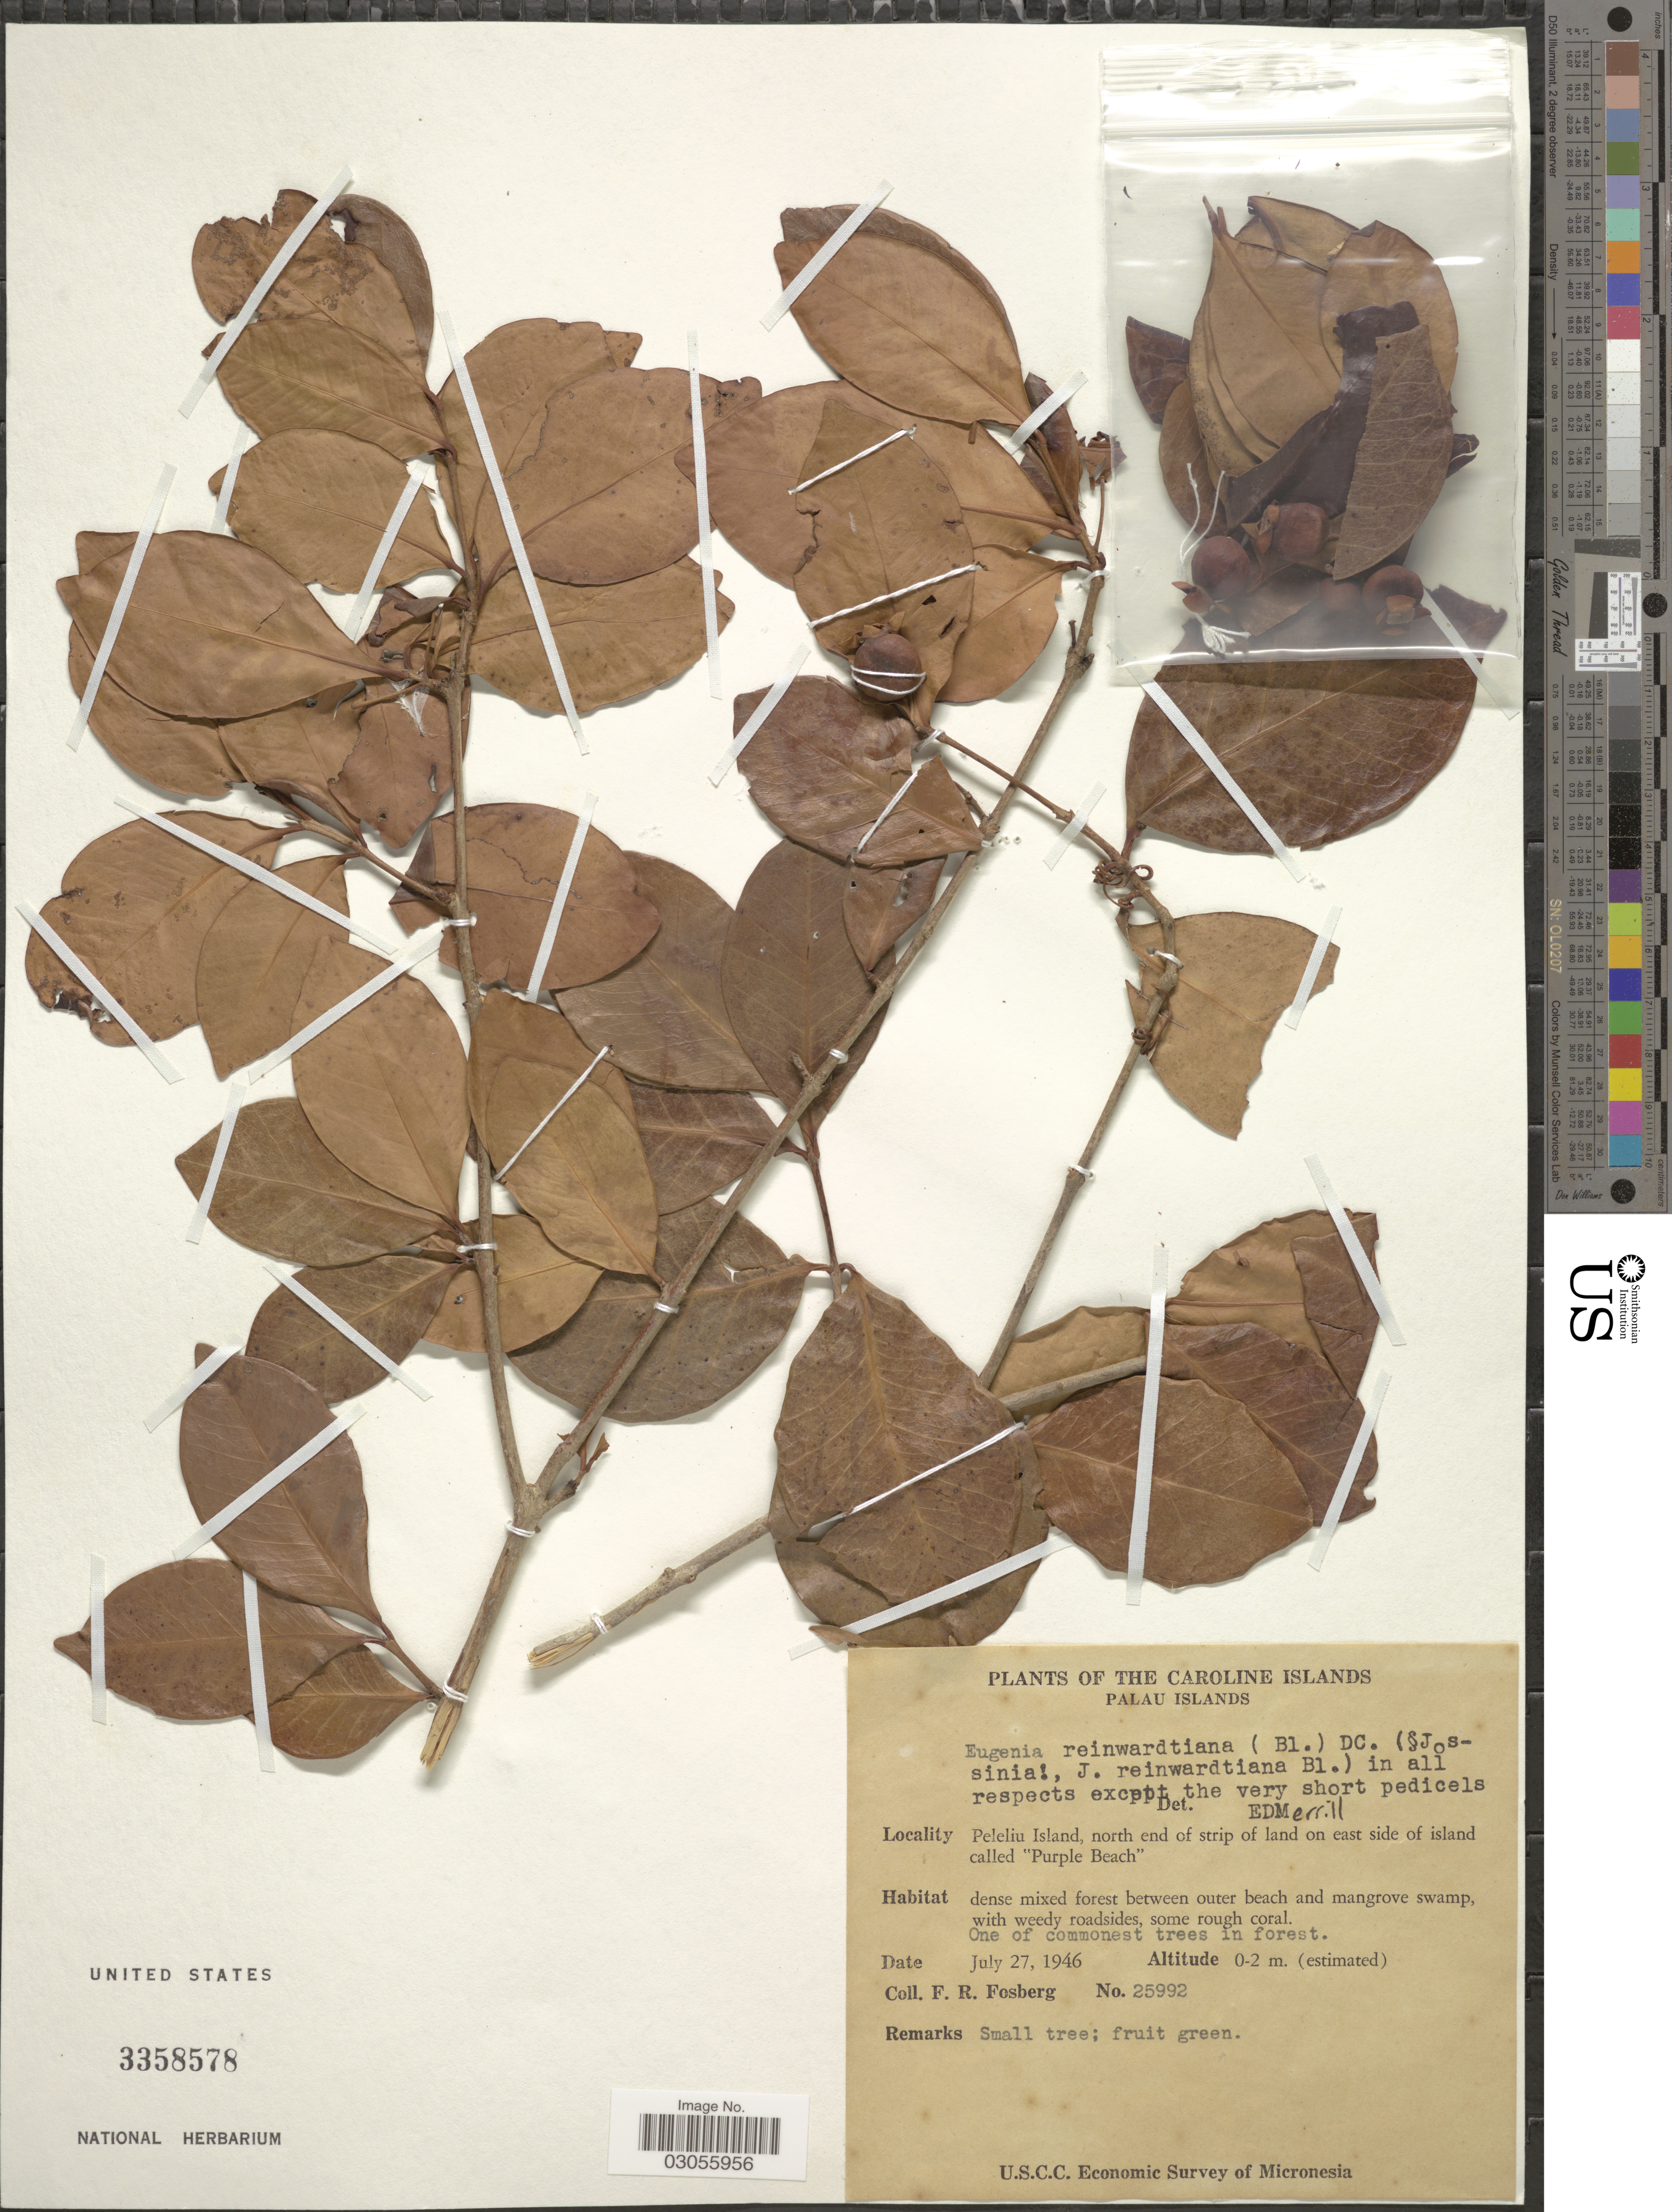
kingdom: Plantae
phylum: Tracheophyta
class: Magnoliopsida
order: Myrtales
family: Myrtaceae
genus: Eugenia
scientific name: Eugenia reinwardtiana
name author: (Blume) DC.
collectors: F. R. Fosberg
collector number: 25992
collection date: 1946-07-27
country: Palau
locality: Caroline Islands. Palau Islands. Peleliu Island, north end of strip of land on east of island called "Purple Beach".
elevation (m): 0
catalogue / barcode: US 3358578